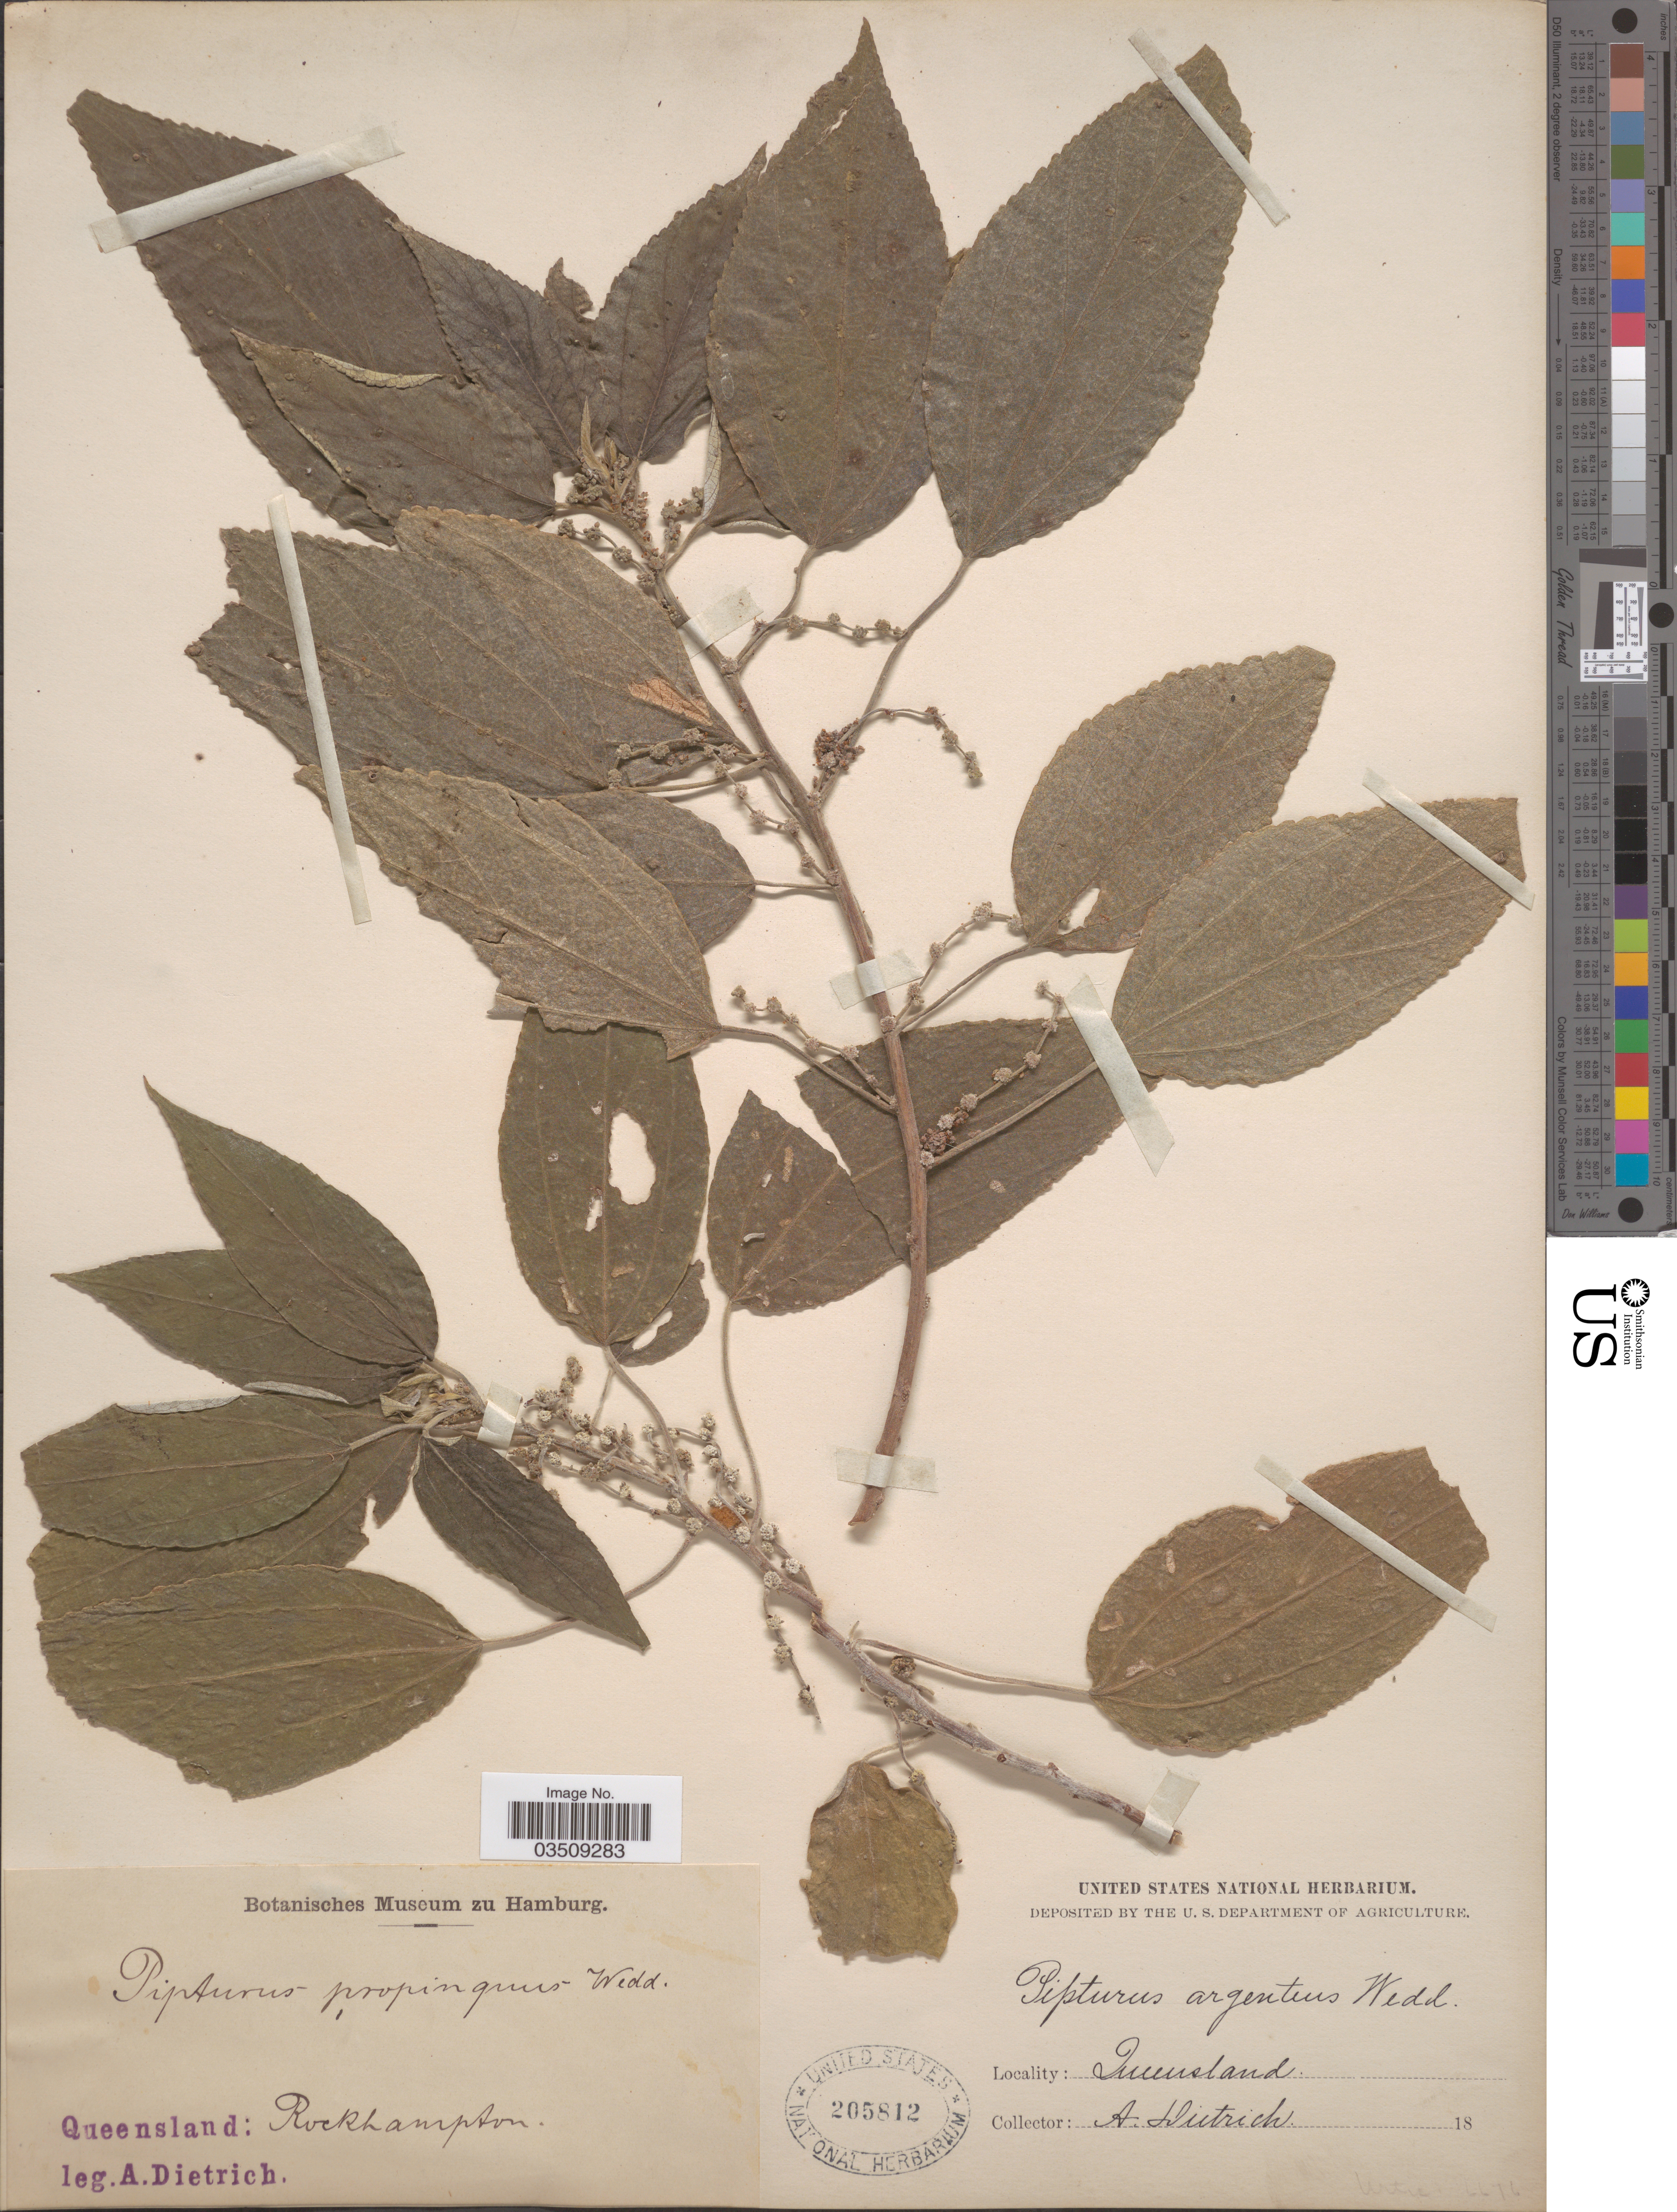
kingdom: Plantae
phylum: Tracheophyta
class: Magnoliopsida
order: Rosales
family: Urticaceae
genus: Pipturus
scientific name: Pipturus argenteus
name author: (G. Forst.) Wedd.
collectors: A. G. Dietrich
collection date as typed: Transcribed d/m/y: //18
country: Australia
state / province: Queensland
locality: Rockhampton.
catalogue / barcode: US 205812